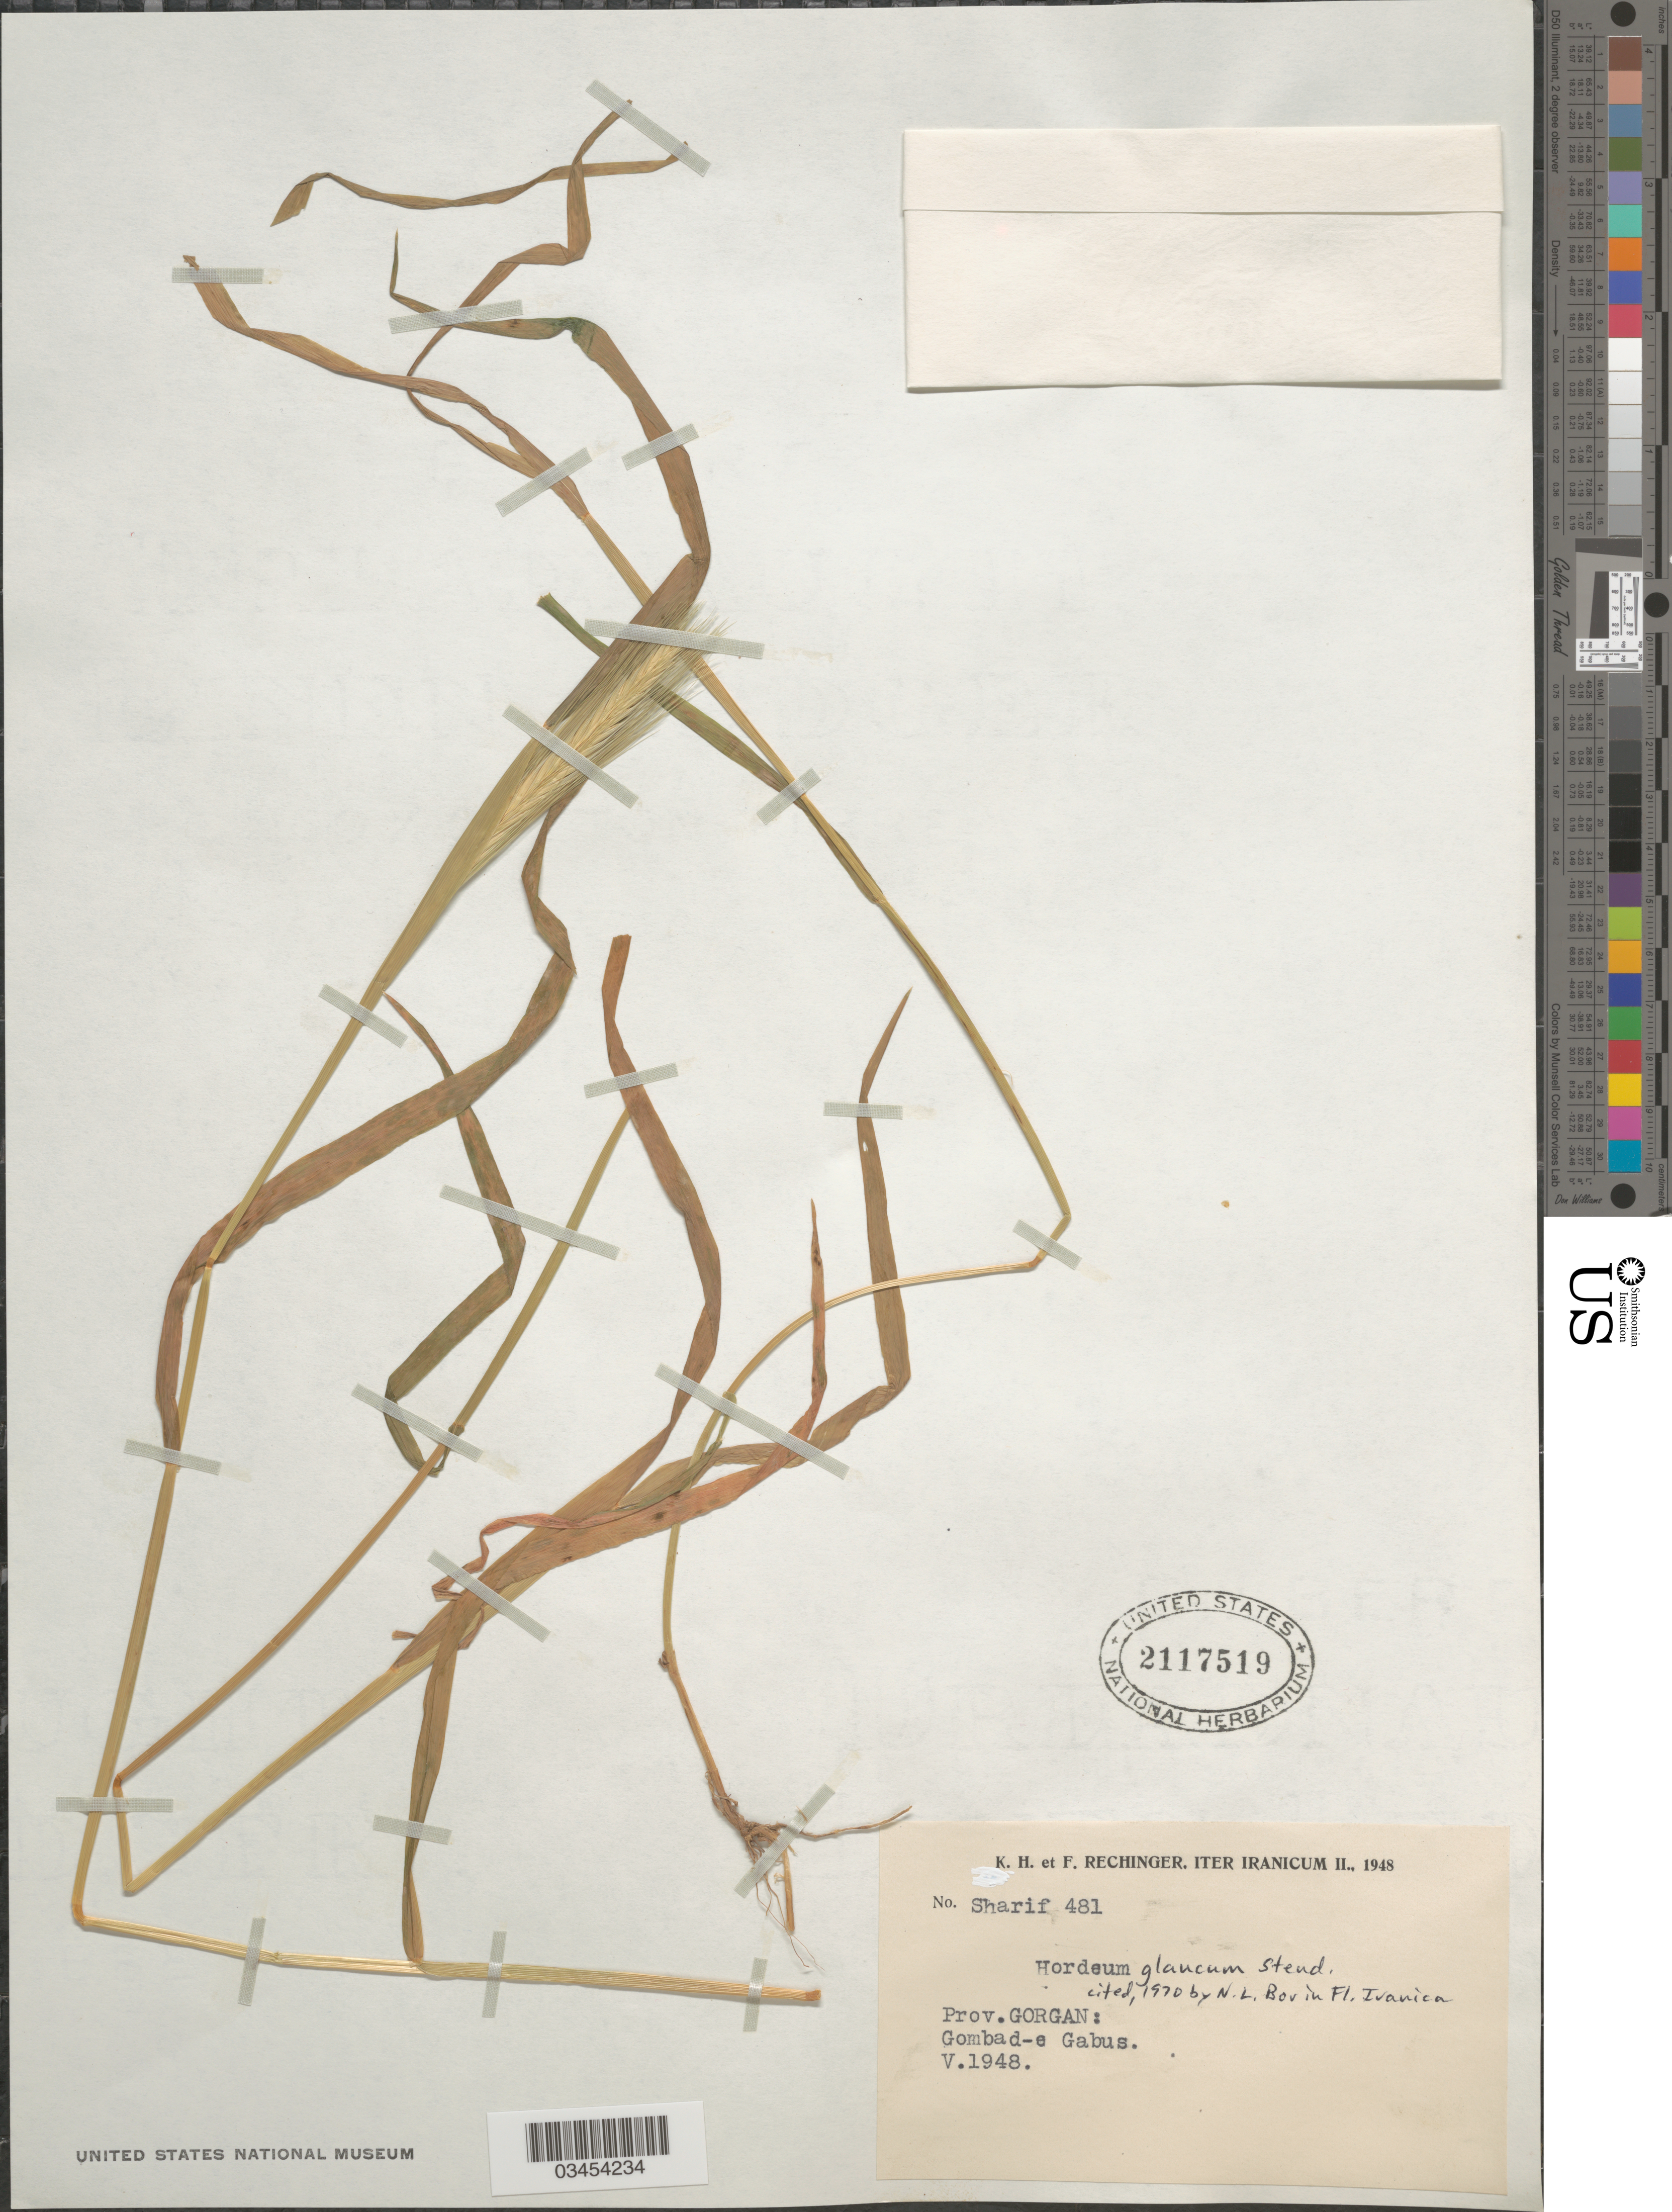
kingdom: Plantae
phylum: Tracheophyta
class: Liliopsida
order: Poales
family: Poaceae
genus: Hordeum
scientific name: Hordeum murinum subsp. glaucum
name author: (Steud.) Tzvelev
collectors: K. H. Rechinger & F. Rechinger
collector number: Sharif 481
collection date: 1948-05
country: Iran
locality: Iter Iranicum II., 1948. Prov.Gorgan: Gombad-e Gabus.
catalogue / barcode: US 2117519